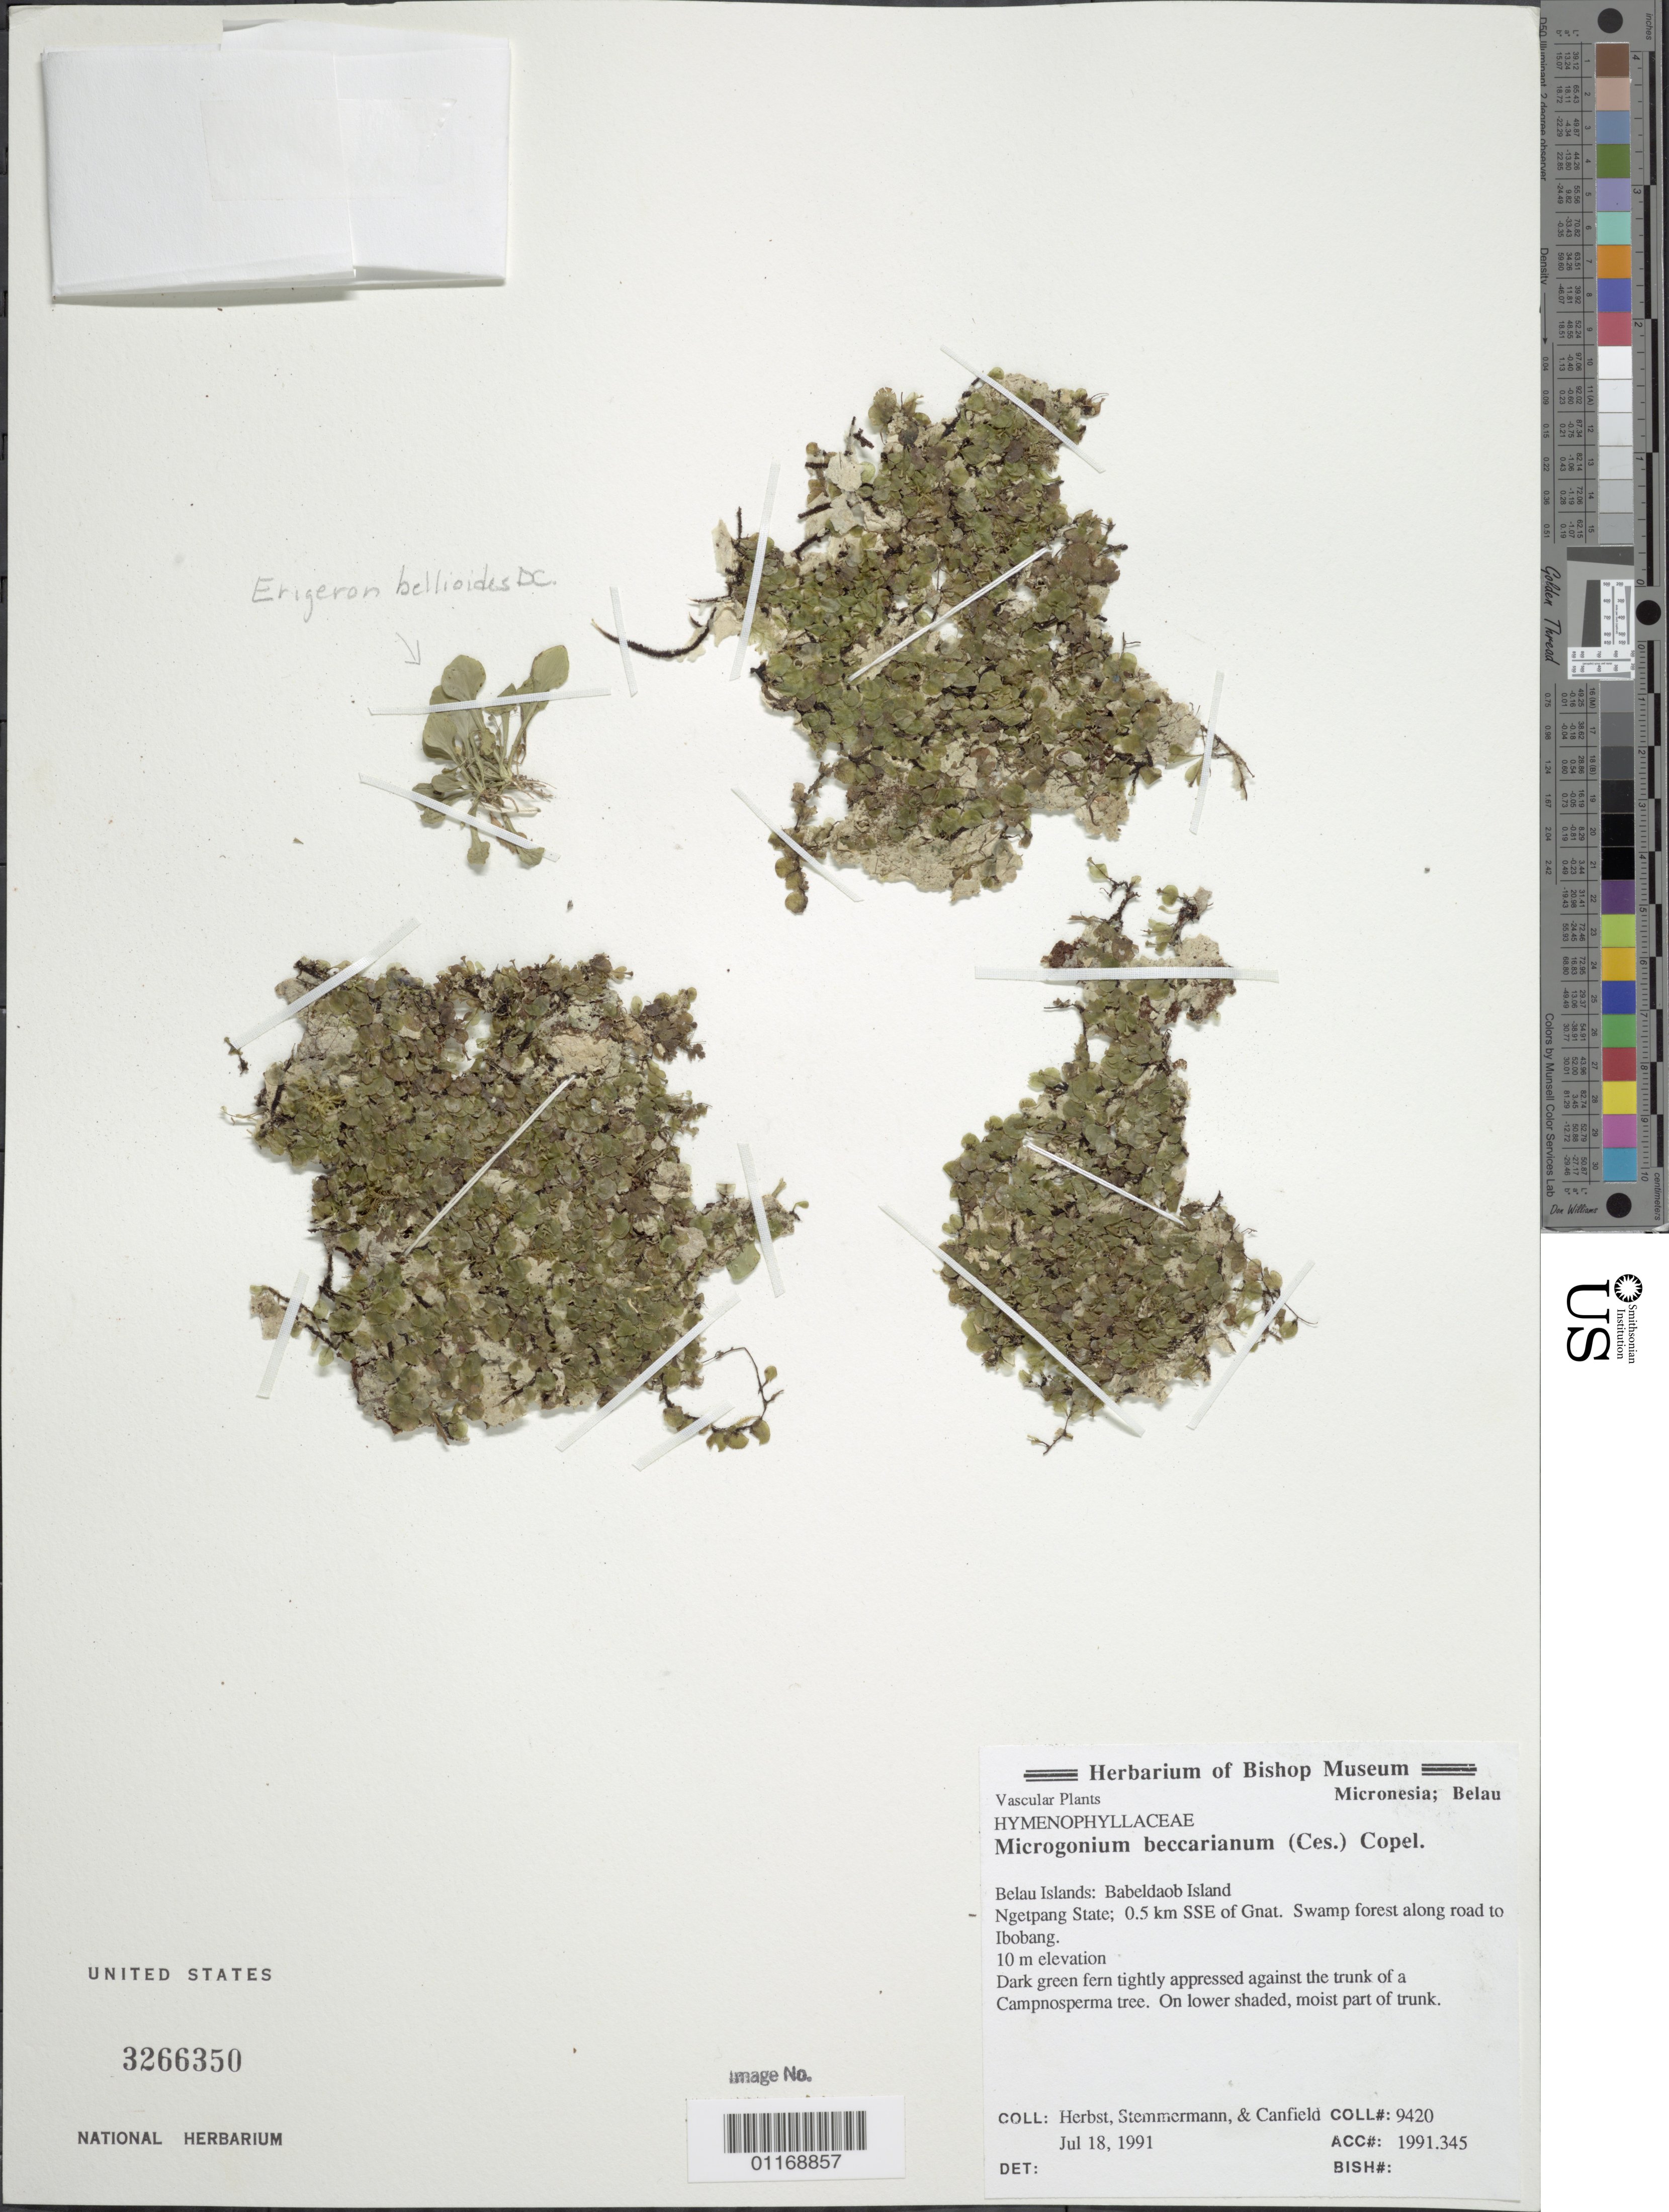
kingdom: Plantae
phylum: Tracheophyta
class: Polypodiopsida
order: Hymenophyllales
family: Hymenophyllaceae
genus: Didymoglossum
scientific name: Didymoglossum beccarianum (Ces.) comb. ined., 2015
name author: (Ces.)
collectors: D. R. Herbst, L. Stemmermann & J. E. Canfield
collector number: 9420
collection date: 1991-07-18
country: Palau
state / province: Ngatpang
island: Babeldaob [Babelthuap]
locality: Swamp forest along road to Ibobang, 0.5 km SSE of Gnat.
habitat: On lower shaded, moist part of trunk.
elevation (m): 10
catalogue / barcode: US 3266350